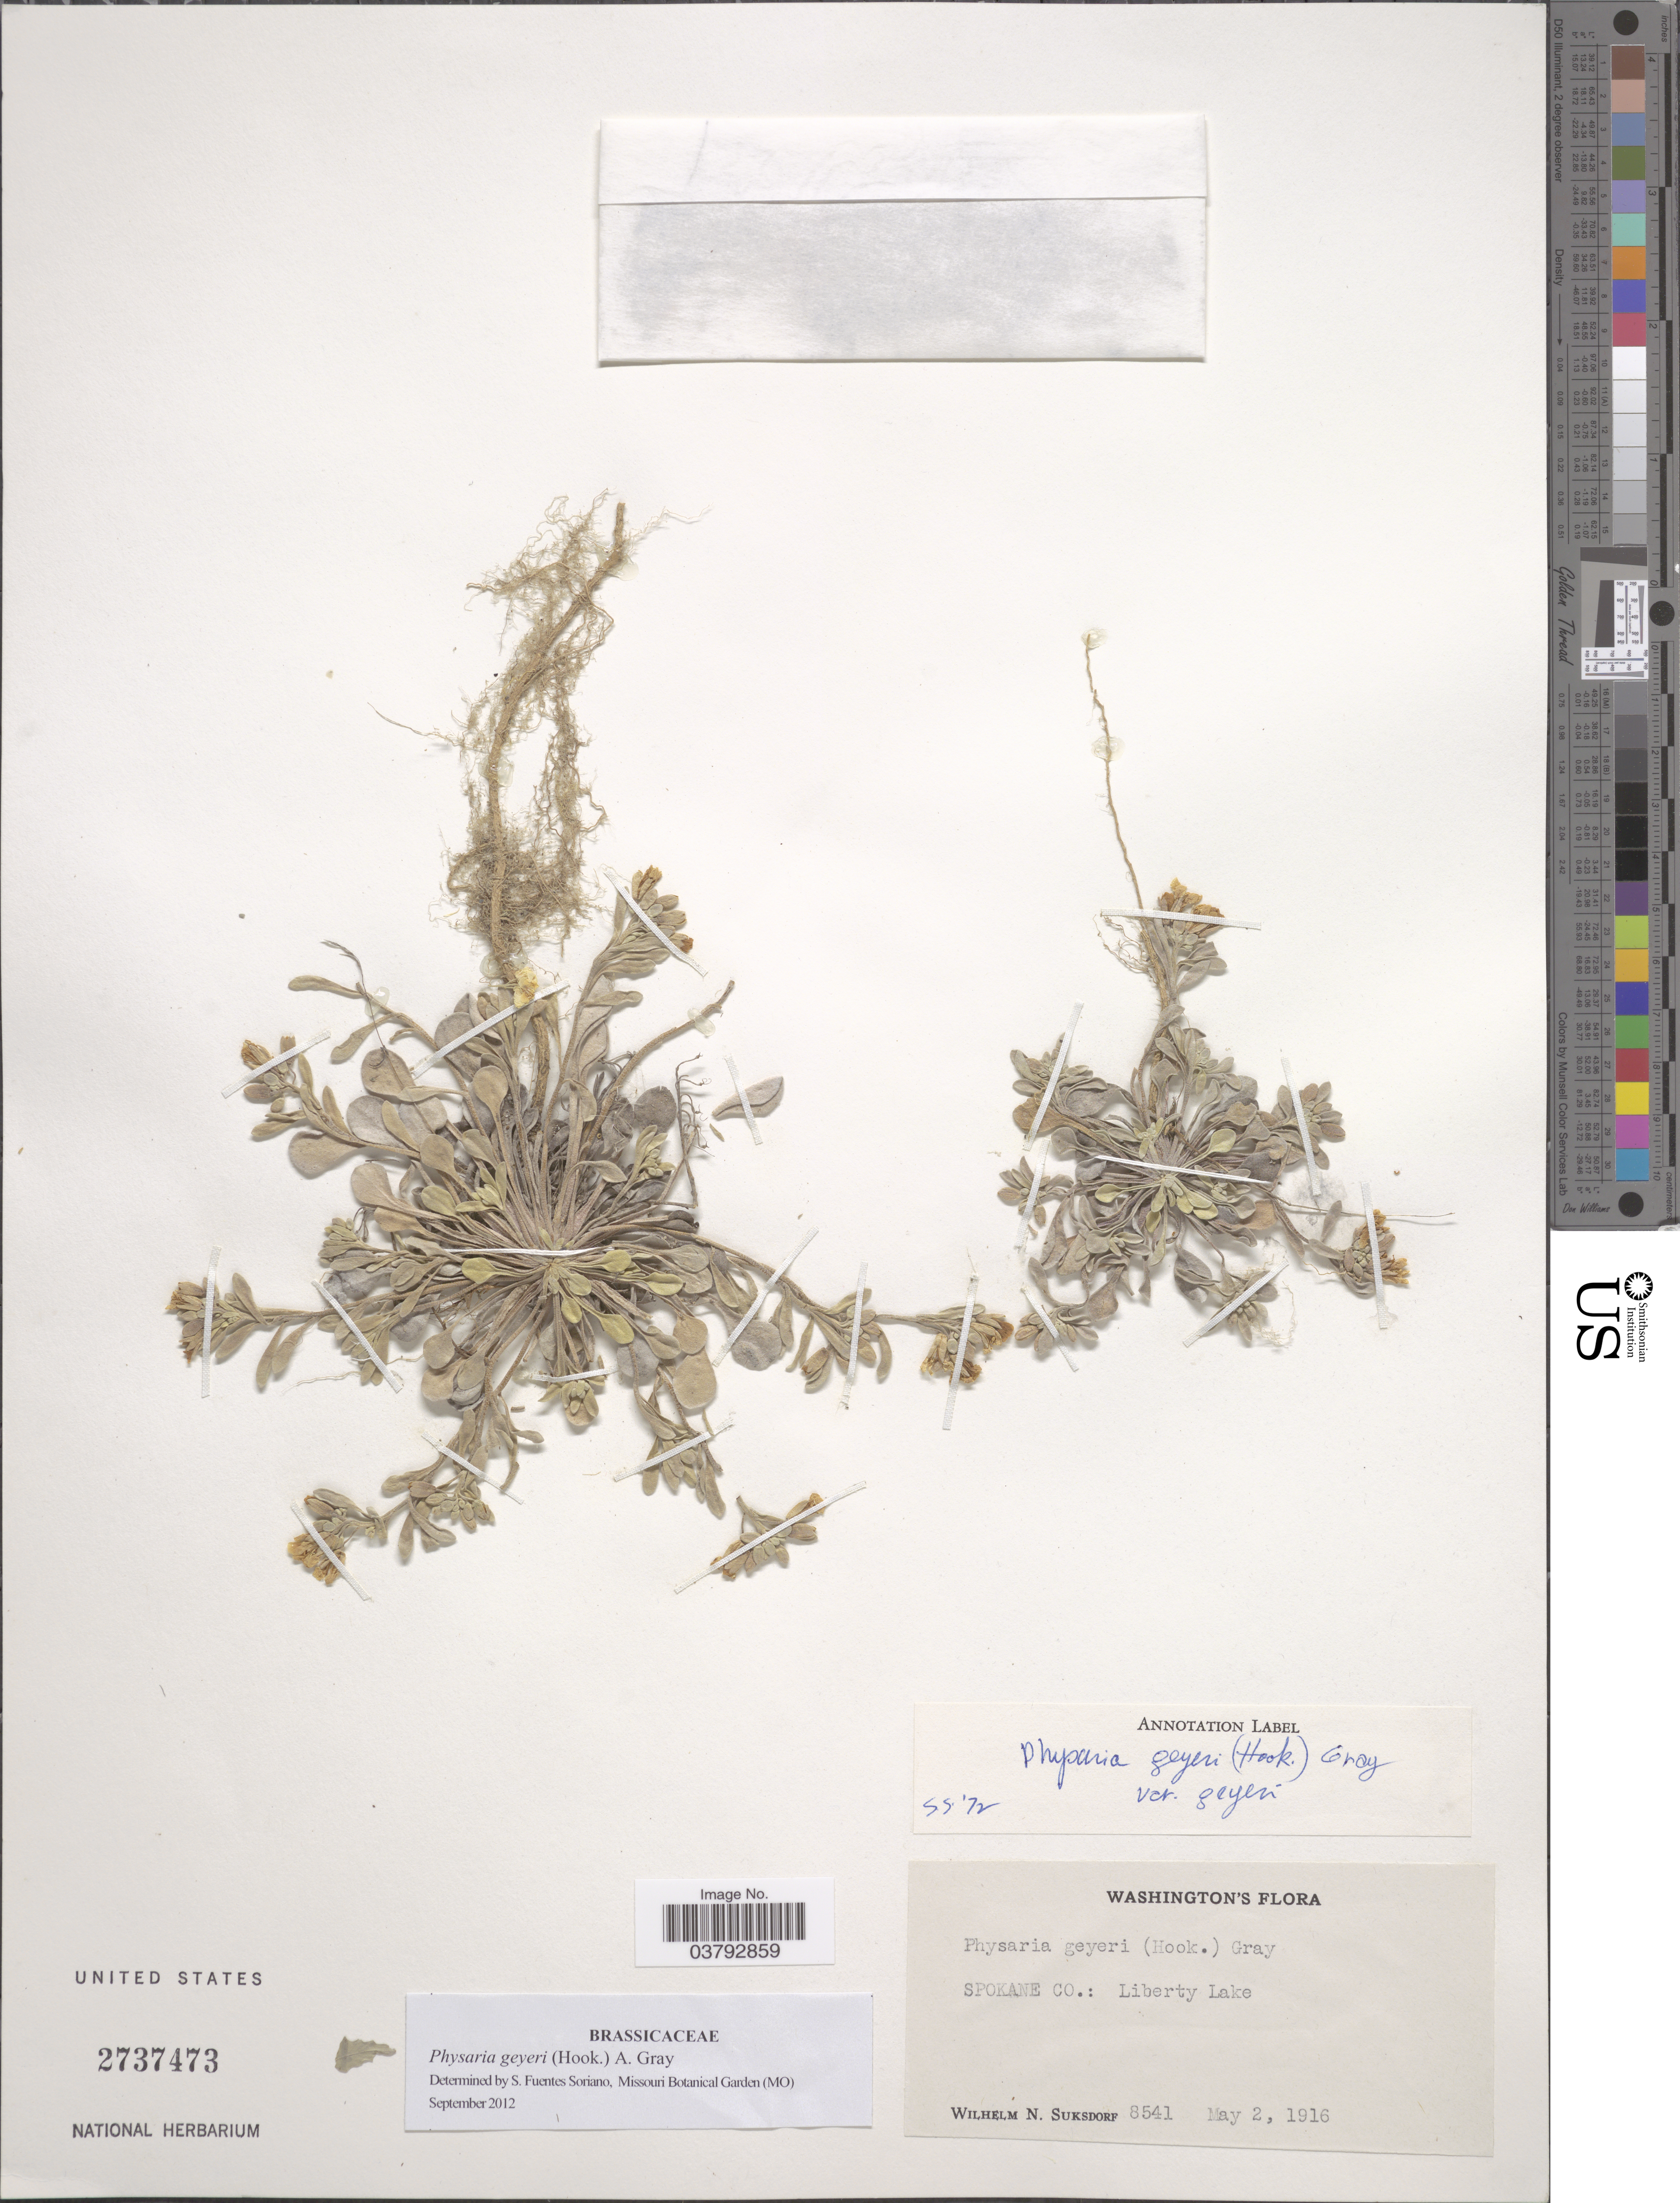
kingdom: Plantae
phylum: Tracheophyta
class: Magnoliopsida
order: Brassicales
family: Brassicaceae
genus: Physaria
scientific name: Physaria geyeri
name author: (Hook.) A. Gray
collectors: W. N. Suksdorf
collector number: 8541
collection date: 1916-05-02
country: United States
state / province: Washington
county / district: Spokane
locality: Spokane Co.: Liberty Lake.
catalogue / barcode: US 2737473